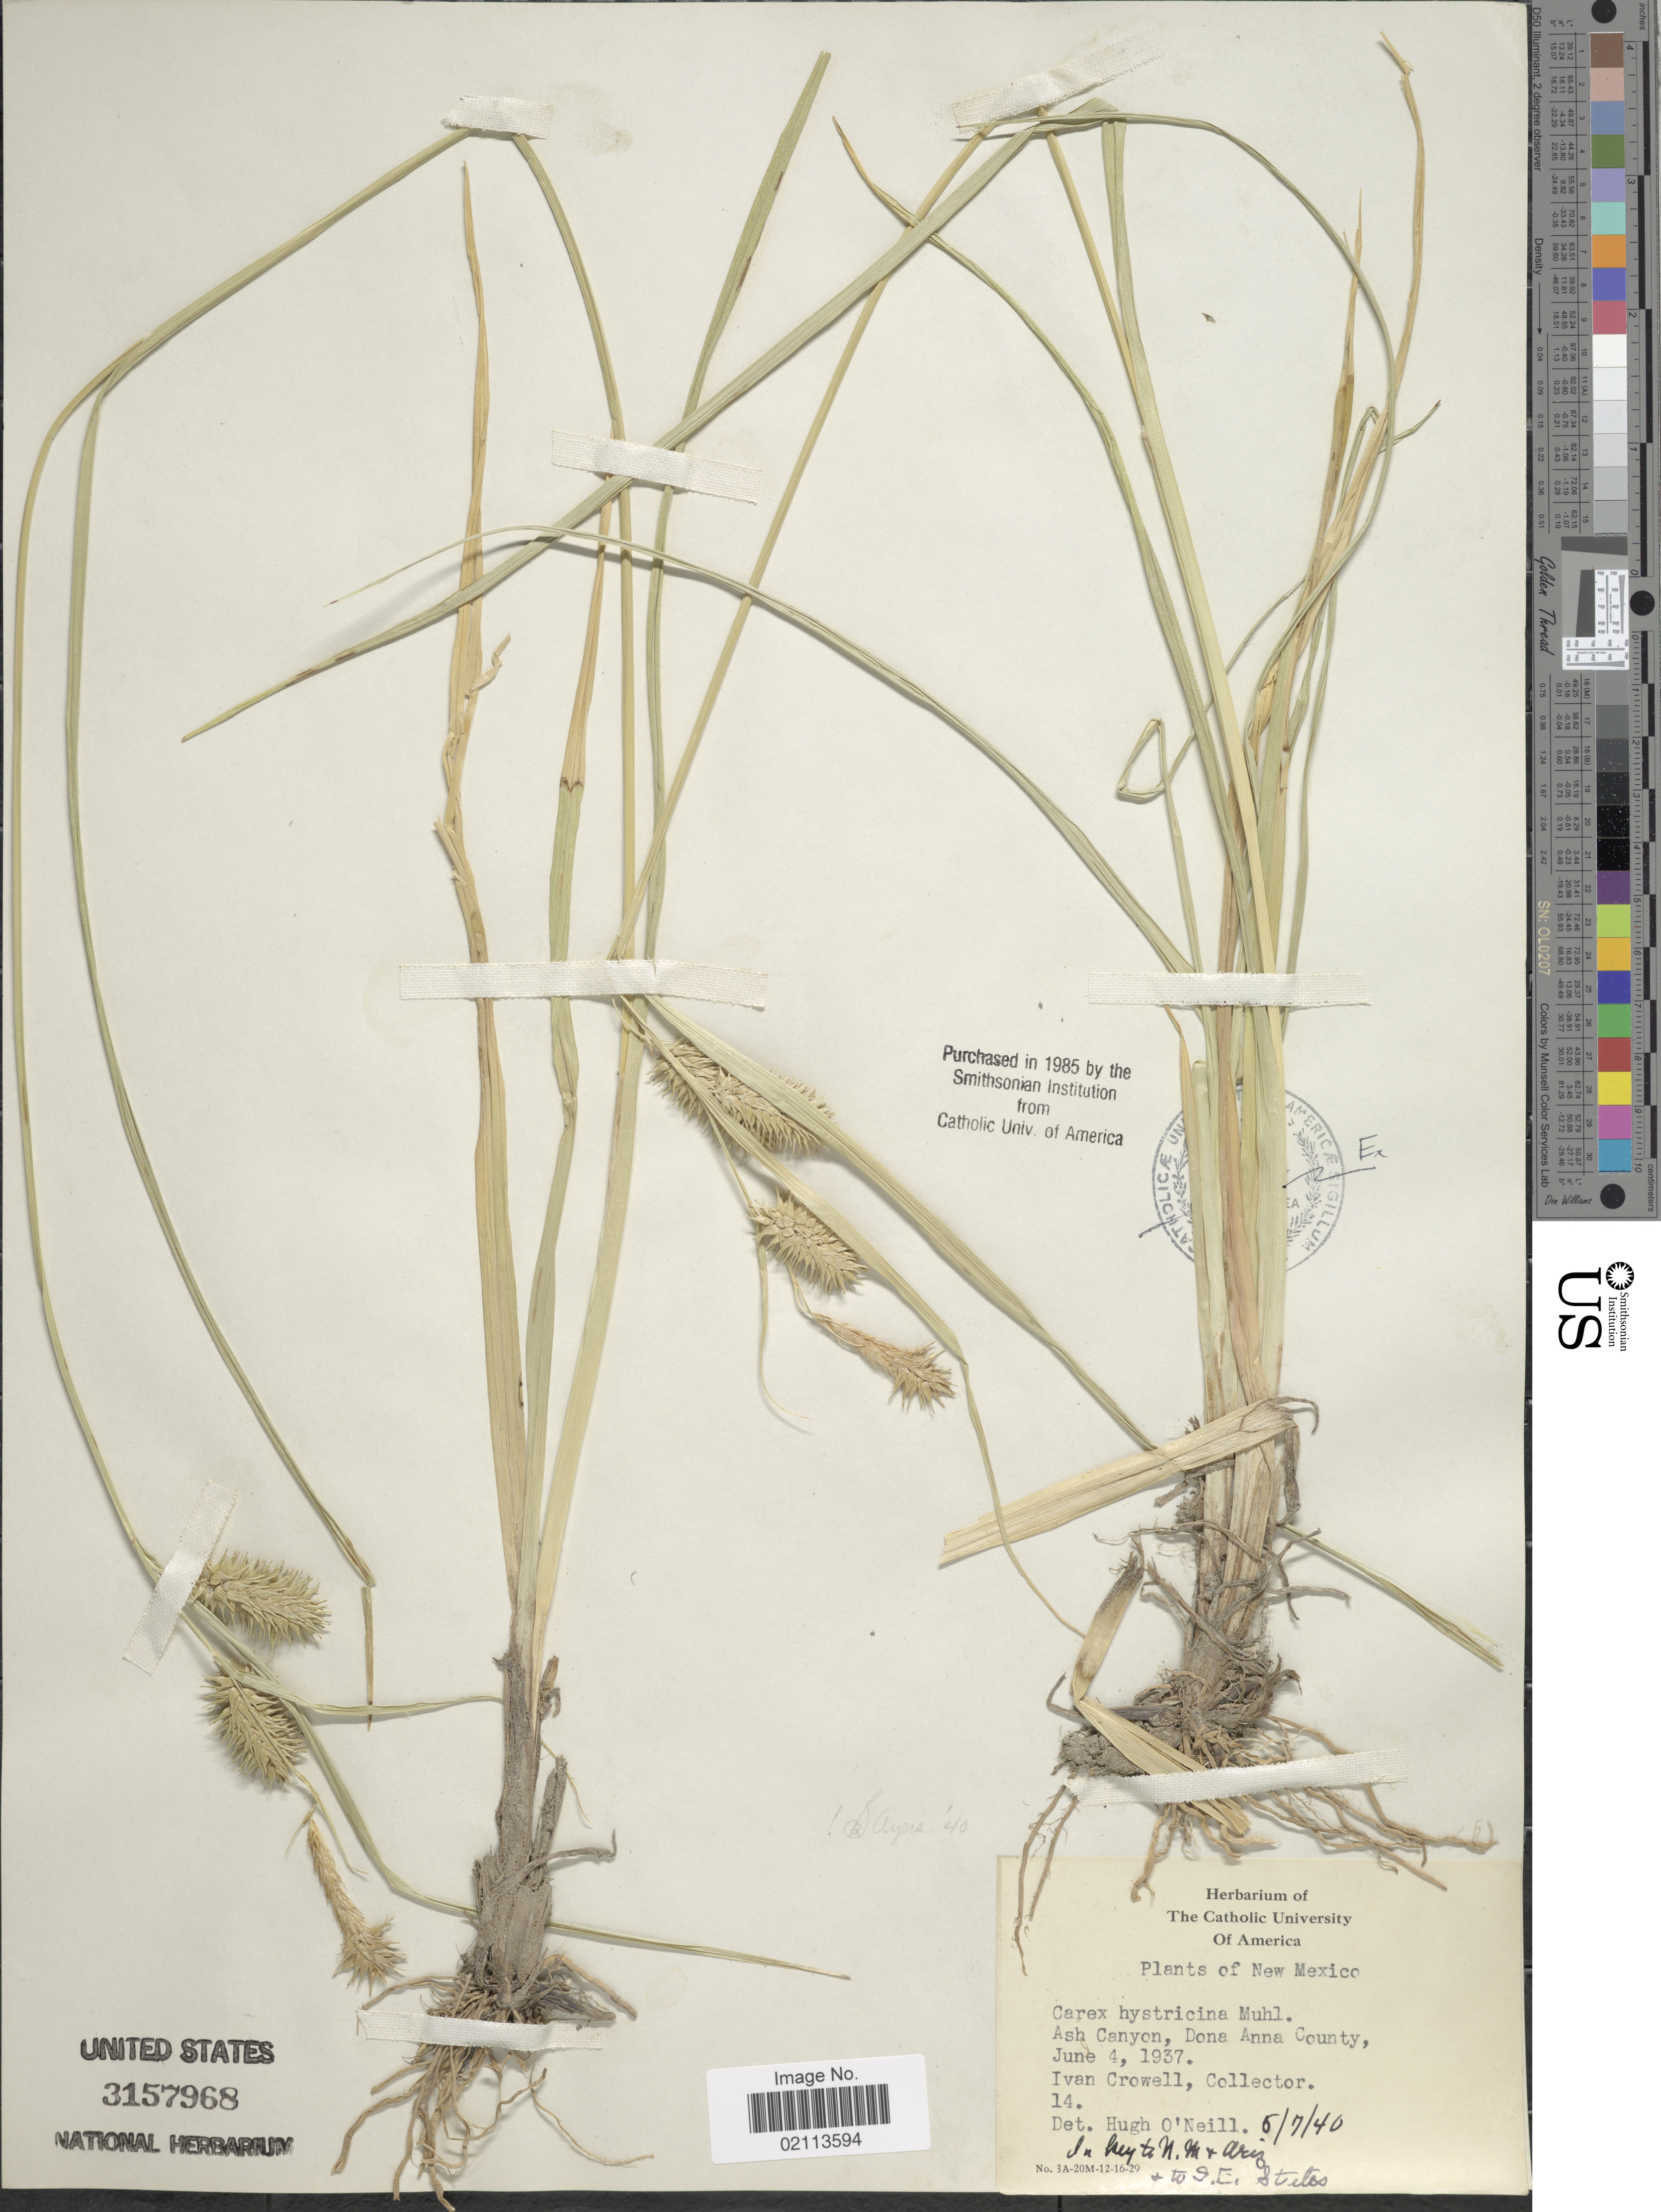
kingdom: Plantae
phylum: Tracheophyta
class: Liliopsida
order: Poales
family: Cyperaceae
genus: Carex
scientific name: Carex hystericina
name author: Muhl. ex Willd.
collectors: I. Crowell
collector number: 14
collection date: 1937-06-04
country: United States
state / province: New Mexico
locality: Ash Canyon, Dona Anna County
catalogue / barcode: US 3157968